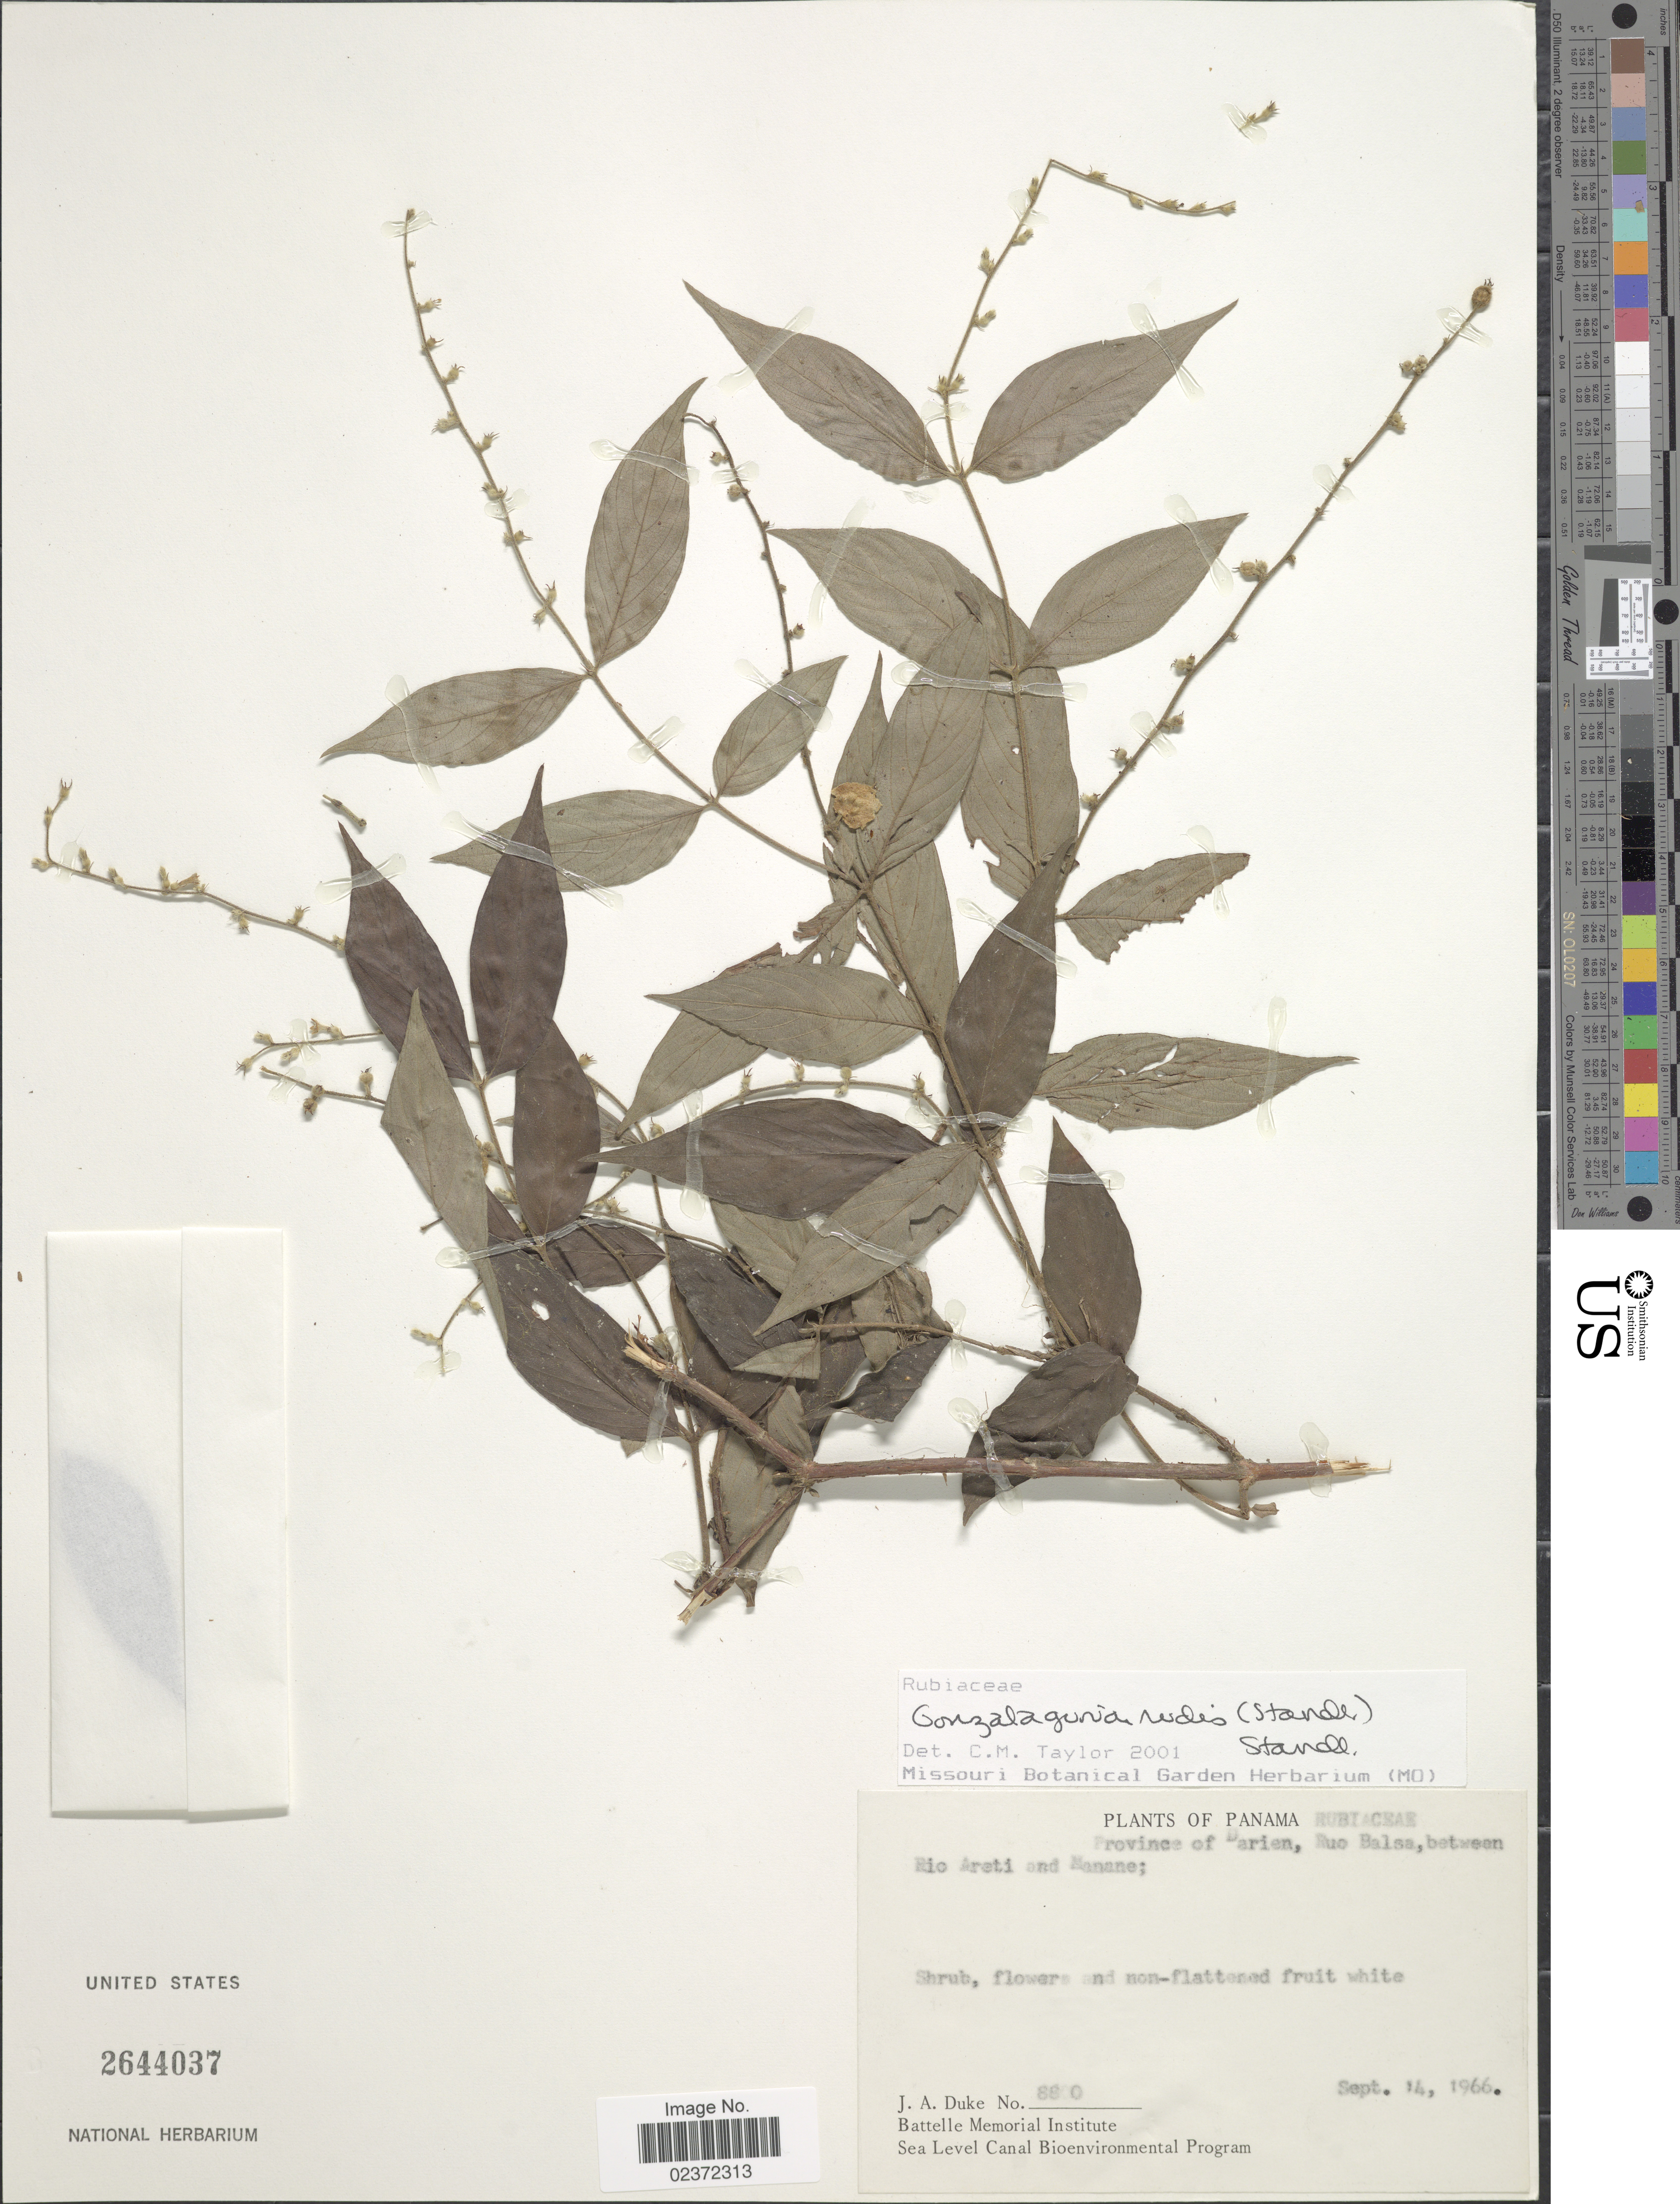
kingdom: Plantae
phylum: Tracheophyta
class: Magnoliopsida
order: Gentianales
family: Rubiaceae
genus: Duggena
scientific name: Duggena rudis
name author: Standl.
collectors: J. A. Duke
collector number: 880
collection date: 1966-09-14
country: Panama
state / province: Darién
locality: Ruo Balsa, between Rio Areti and Manane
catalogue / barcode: US 2644037